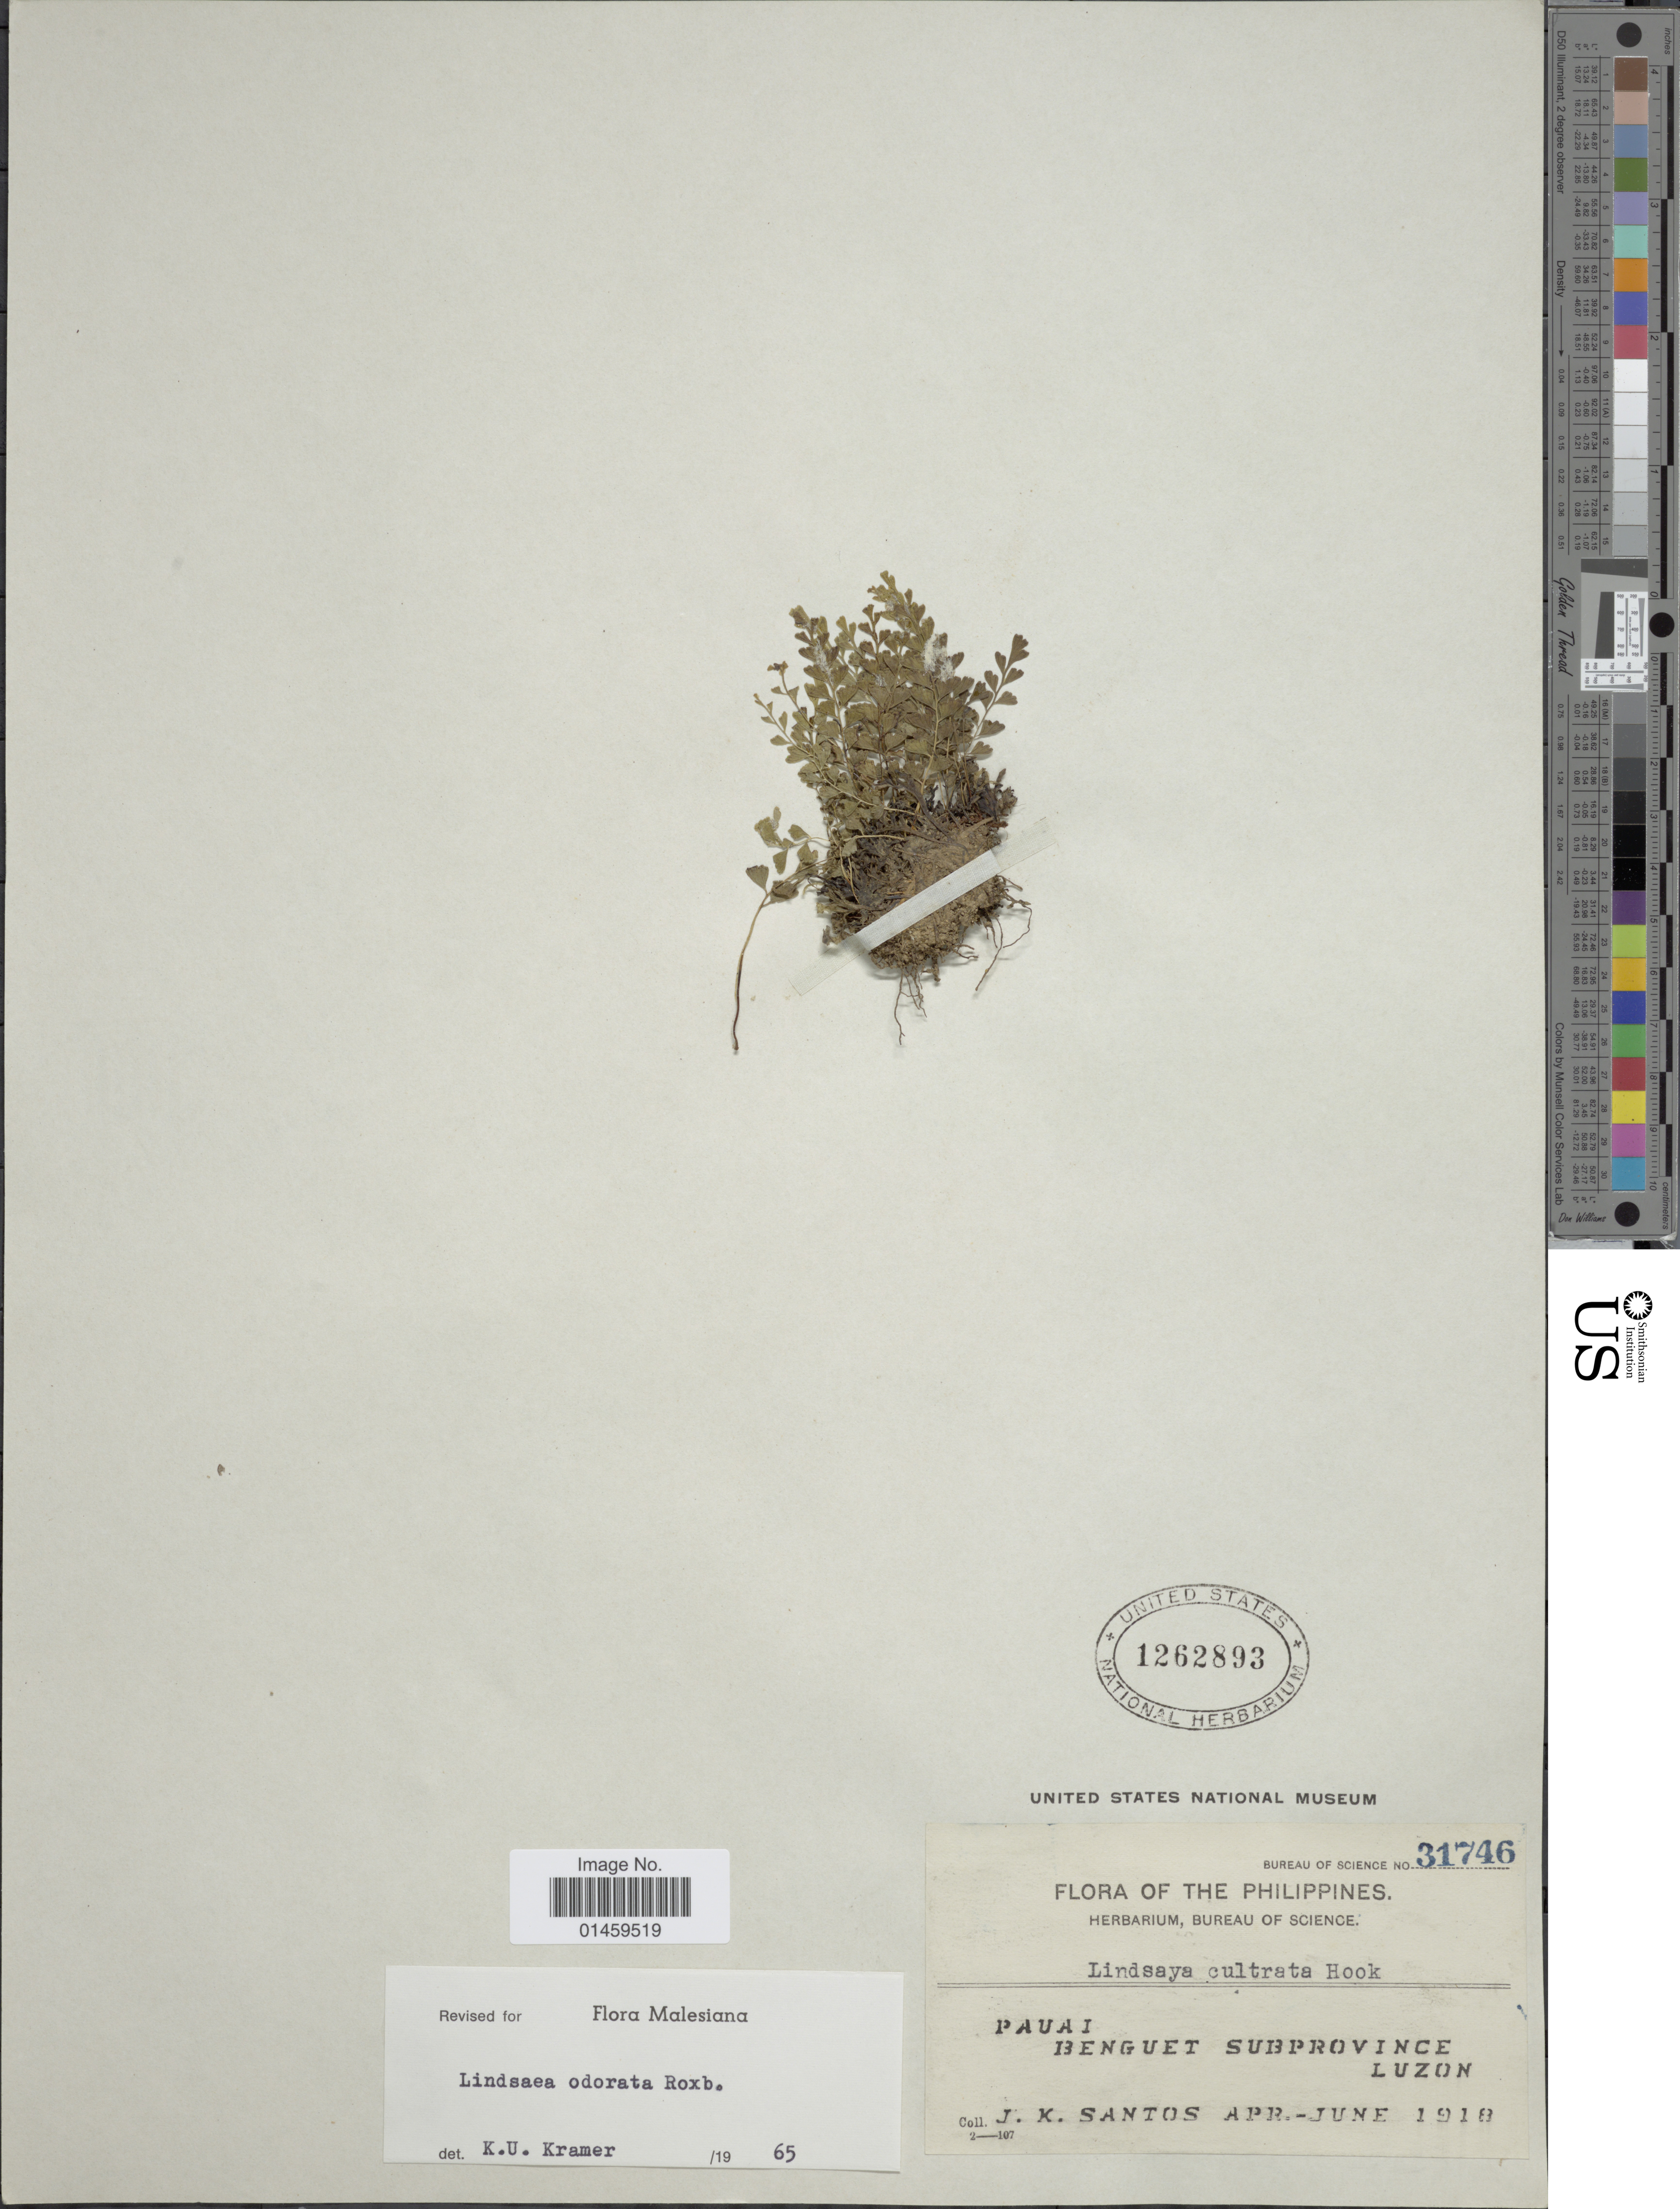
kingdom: Plantae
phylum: Tracheophyta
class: Polypodiopsida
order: Polypodiales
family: Lindsaeaceae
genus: Lindsaea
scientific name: Lindsaea odorata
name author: Roxb.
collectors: J. K. Santos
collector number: Bureau of Science 31746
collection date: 1918-04/1918-06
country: Philippines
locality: Pauai Benguet Subprovince. Luzon.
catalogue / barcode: US 1262893